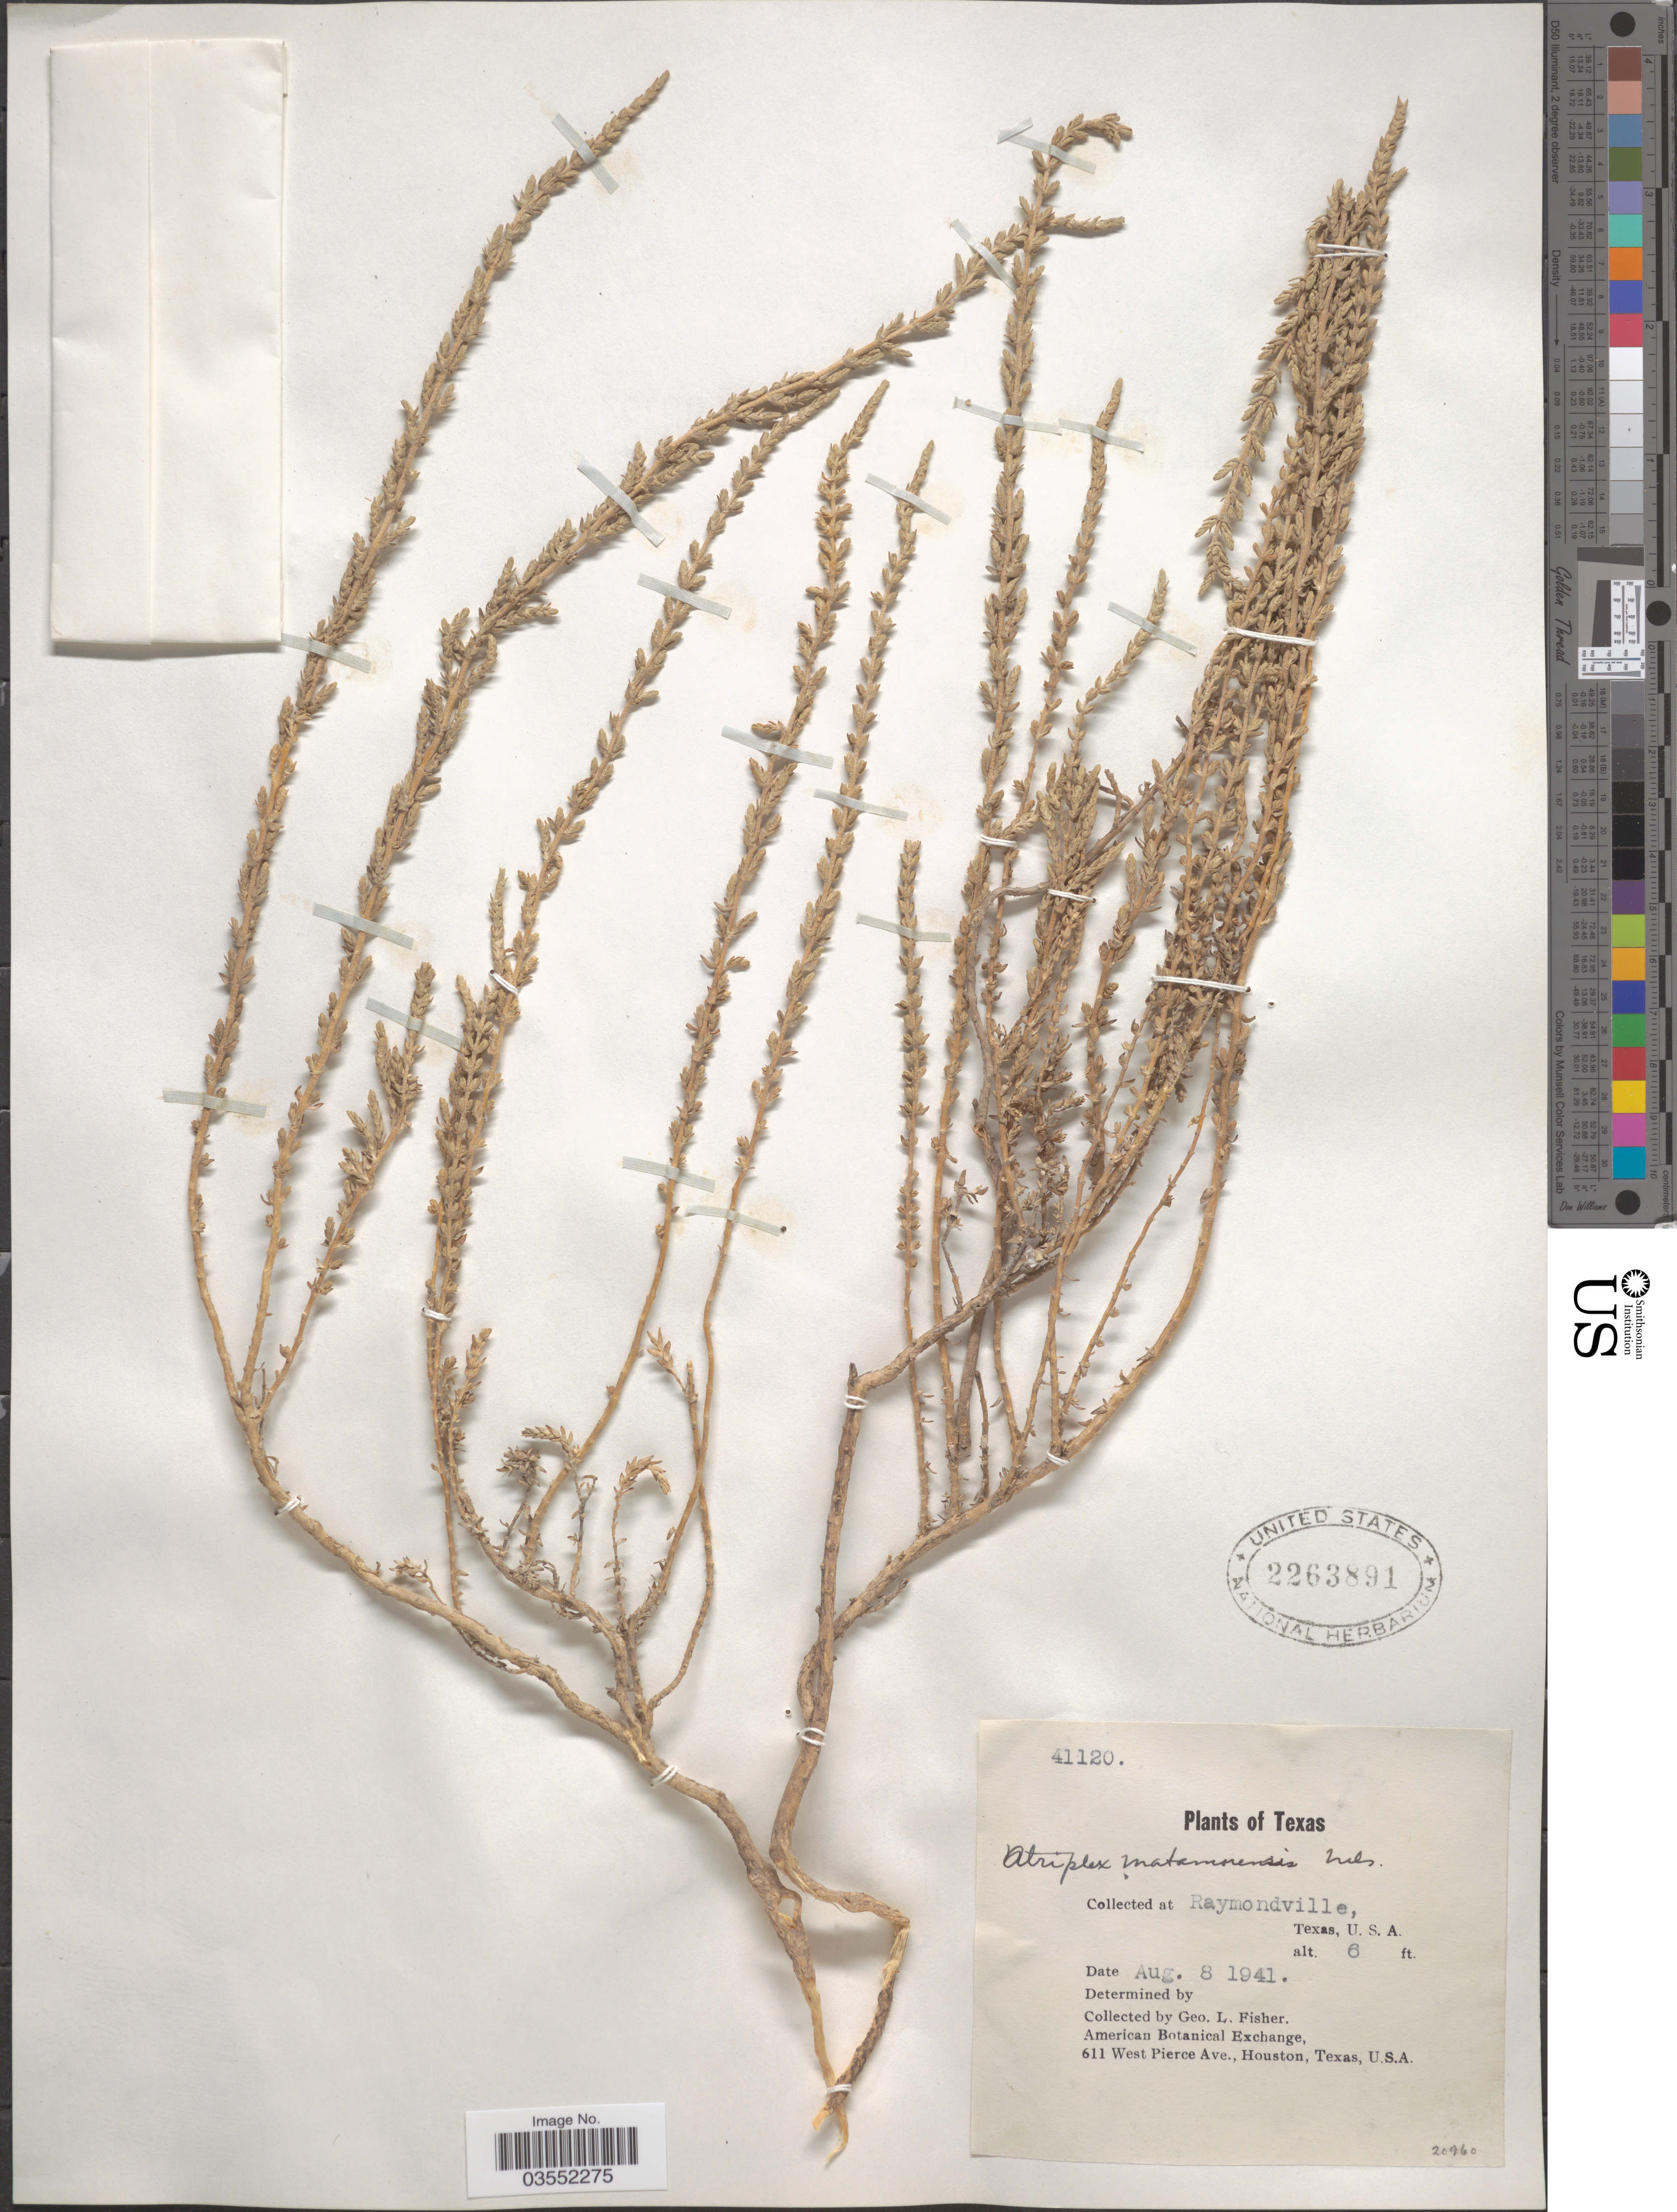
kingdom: Plantae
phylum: Tracheophyta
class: Magnoliopsida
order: Caryophyllales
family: Amaranthaceae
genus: Atriplex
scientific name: Atriplex matamorensis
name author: A. Nelson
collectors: G. L. Fisher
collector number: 41120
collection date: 1941-08-08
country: United States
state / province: Texas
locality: Raymondville.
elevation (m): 2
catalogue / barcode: US 2263891